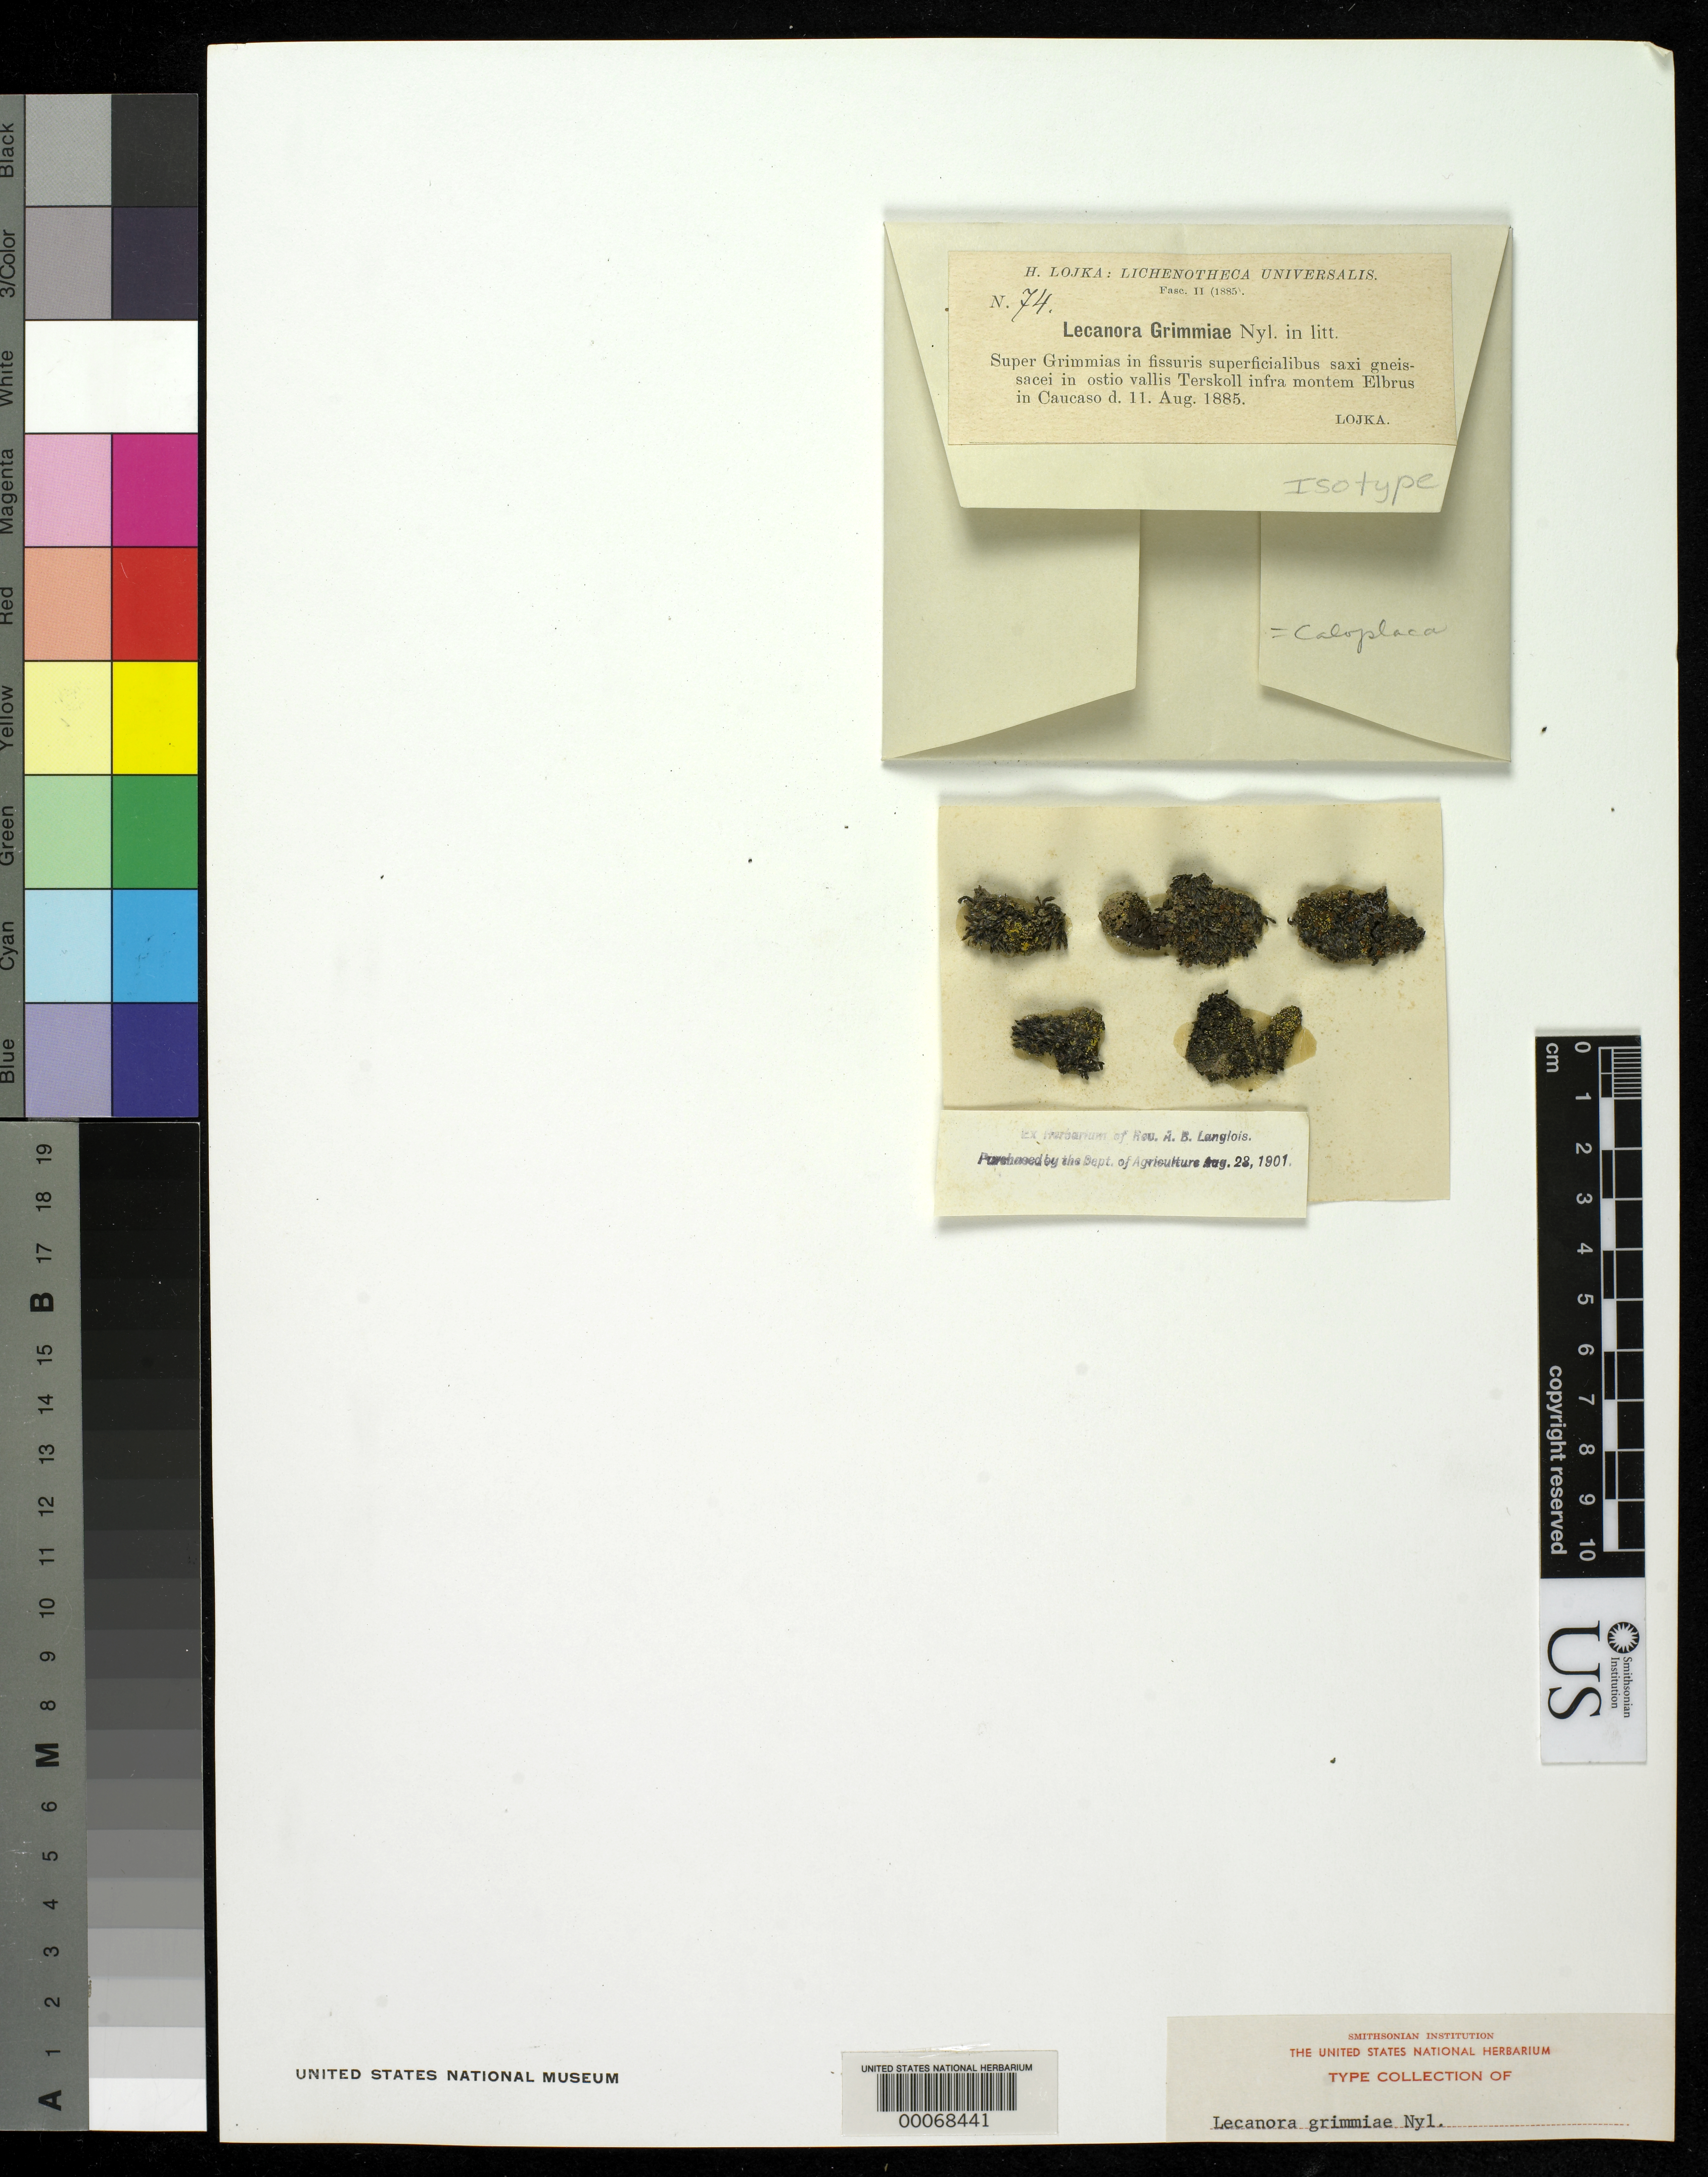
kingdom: Fungi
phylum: Ascomycota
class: Lecanoromycetes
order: Lecanorales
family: Lecanoraceae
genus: Lecanora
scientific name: Lecanora grimmiae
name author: Nyl.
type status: Isotype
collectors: H. Lojka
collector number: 74 Lich. Univ.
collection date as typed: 11 Aug 1885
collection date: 1885-08-11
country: Russian Federation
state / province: Kabardino-Balkar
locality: Vallis Terskoll infra Montem Elbrus in Caucasus. [Terskol (?) Valley below Mount Elbrus in the Caucasus. (Russian Federation, Kabardino-Balkariya?)]